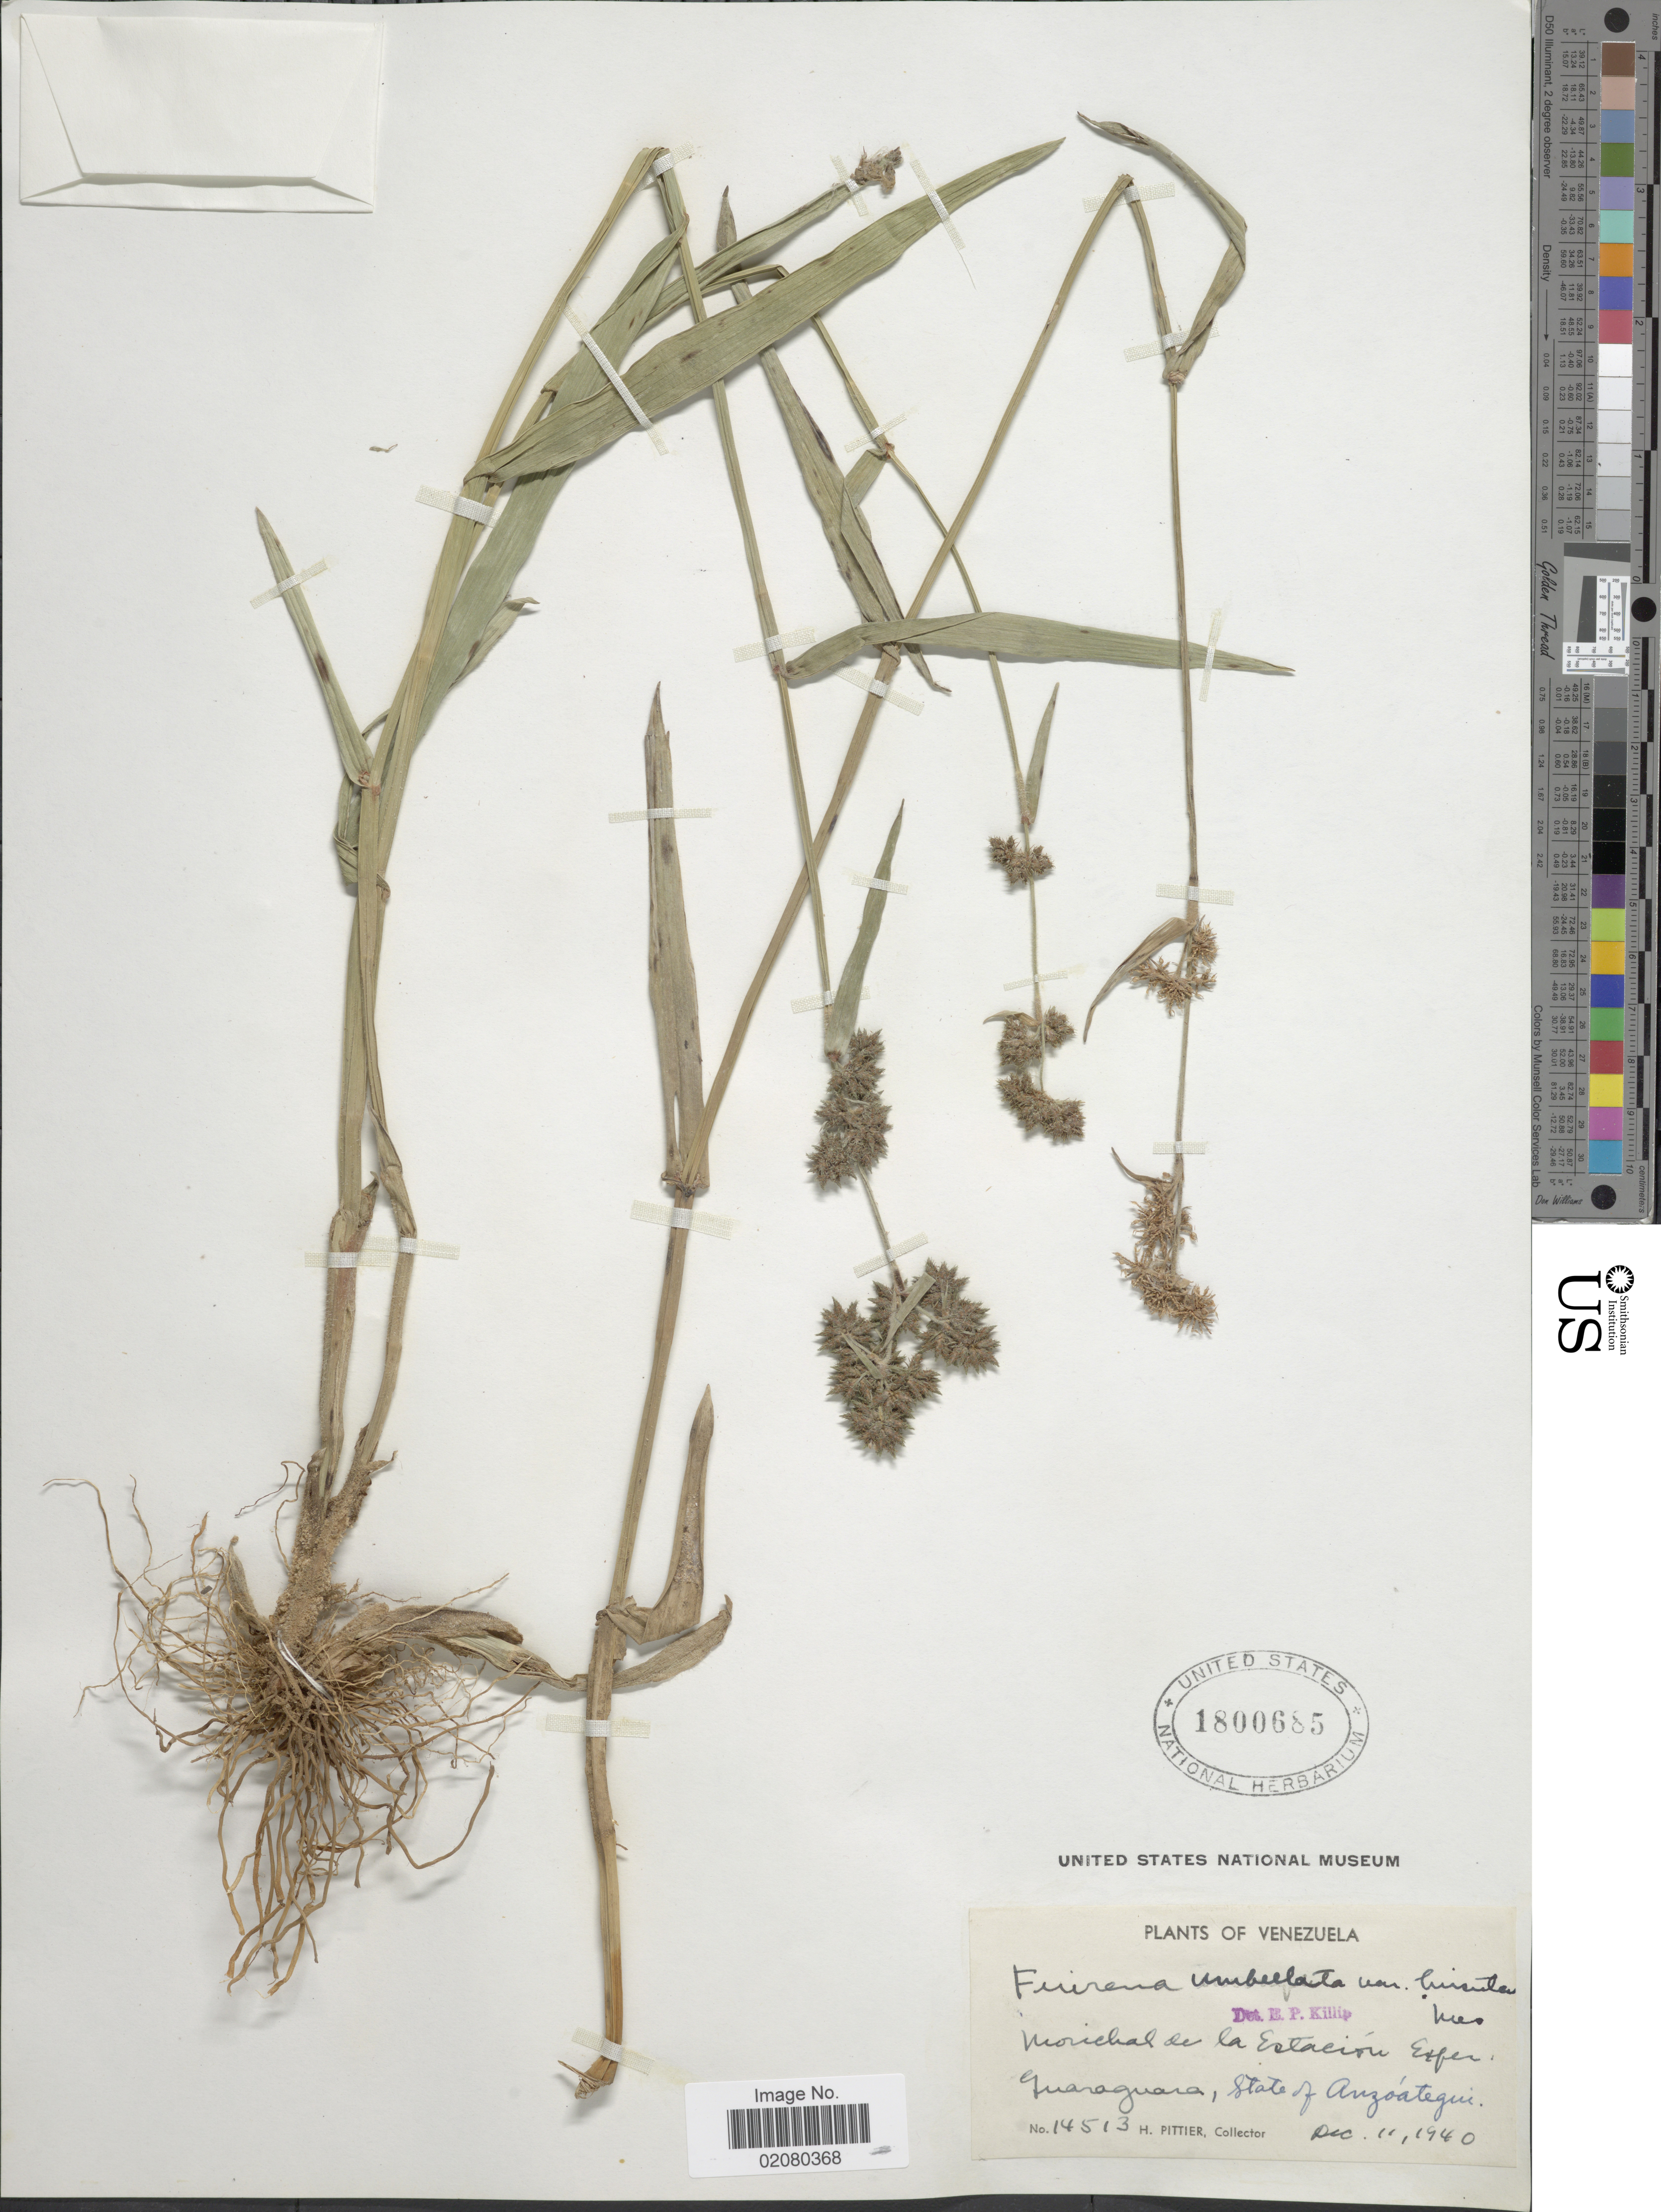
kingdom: Plantae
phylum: Tracheophyta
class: Liliopsida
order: Poales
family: Cyperaceae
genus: Fuirena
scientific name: Fuirena umbellata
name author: Rottb.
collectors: H. F. Pittier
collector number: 14513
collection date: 1940-12-11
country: Venezuela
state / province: Anzoategui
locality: Morichal de la Estacion Exper. Guaraguara.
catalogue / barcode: US 1800685